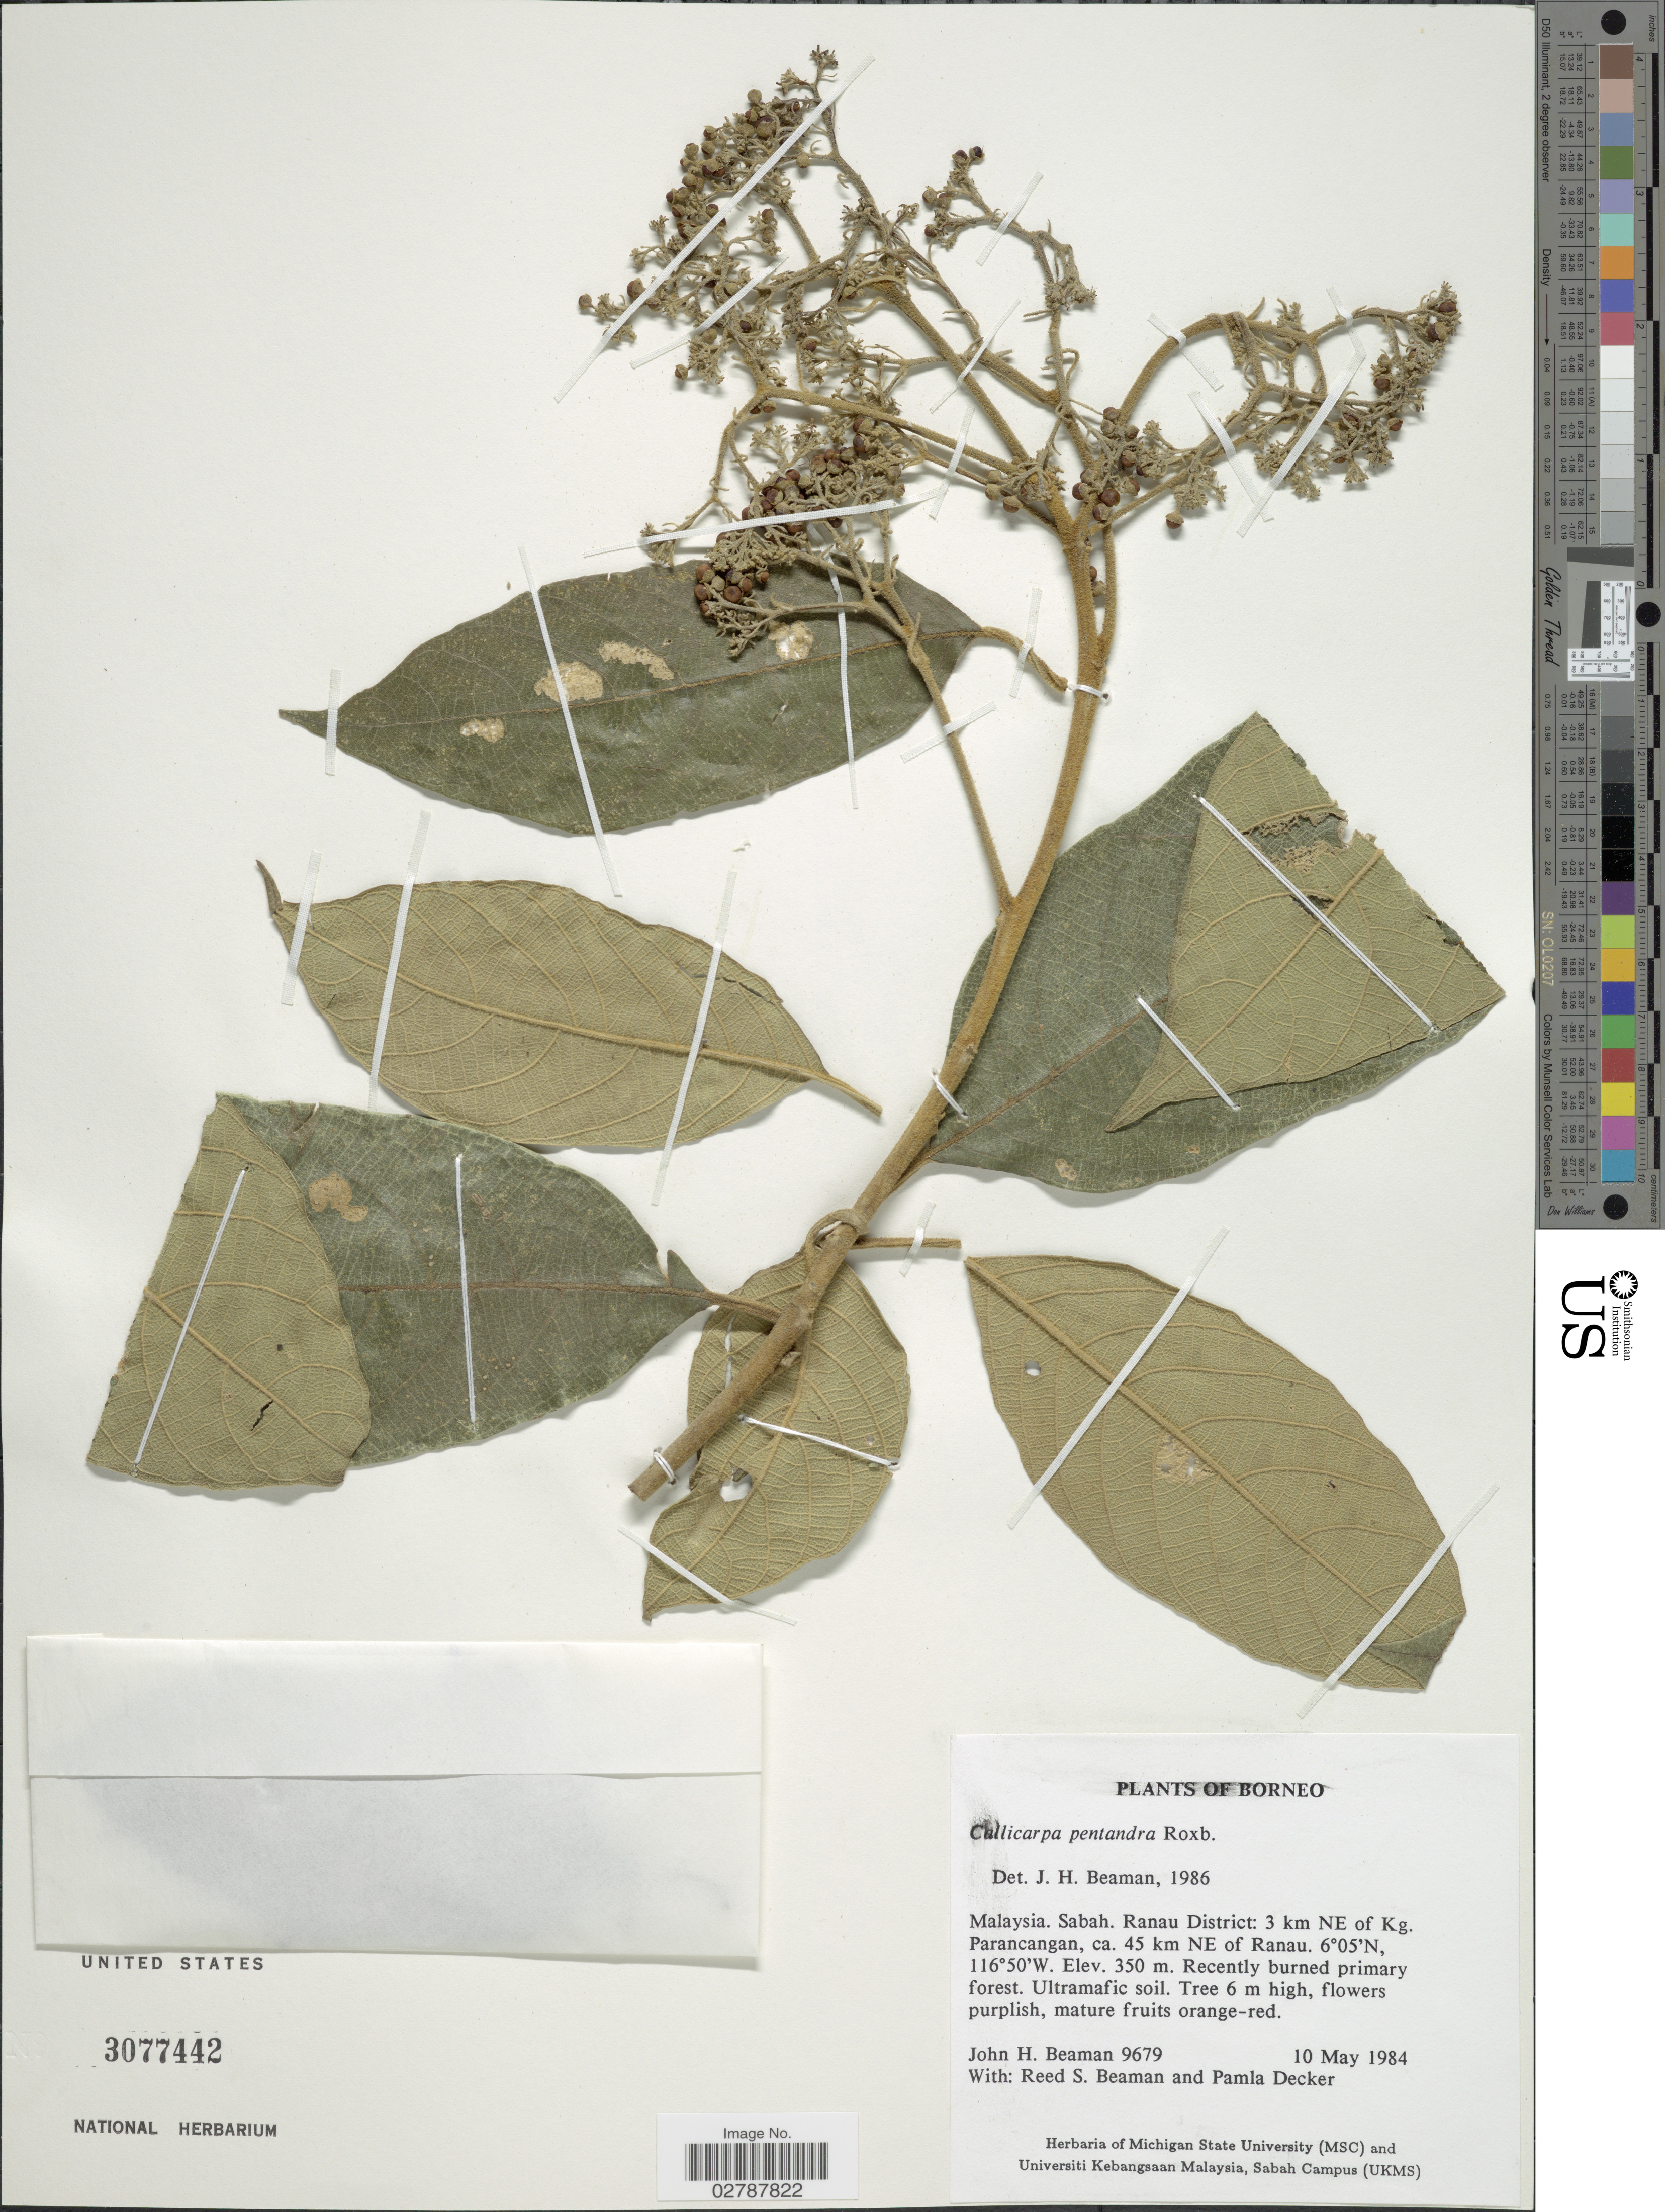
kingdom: Plantae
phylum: Tracheophyta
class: Magnoliopsida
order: Lamiales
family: Lamiaceae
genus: Callicarpa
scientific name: Callicarpa pentandra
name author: Roxb.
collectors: J. H. Beaman, R. S. Beaman & P. Decker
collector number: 9679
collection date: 1984-05-10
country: Malaysia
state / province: Sabah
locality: Borneo. Ranau District: 3 km NE of Kg. Parancangan, ca. 45 km NE of Ranau.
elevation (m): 350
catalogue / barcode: US 3077442